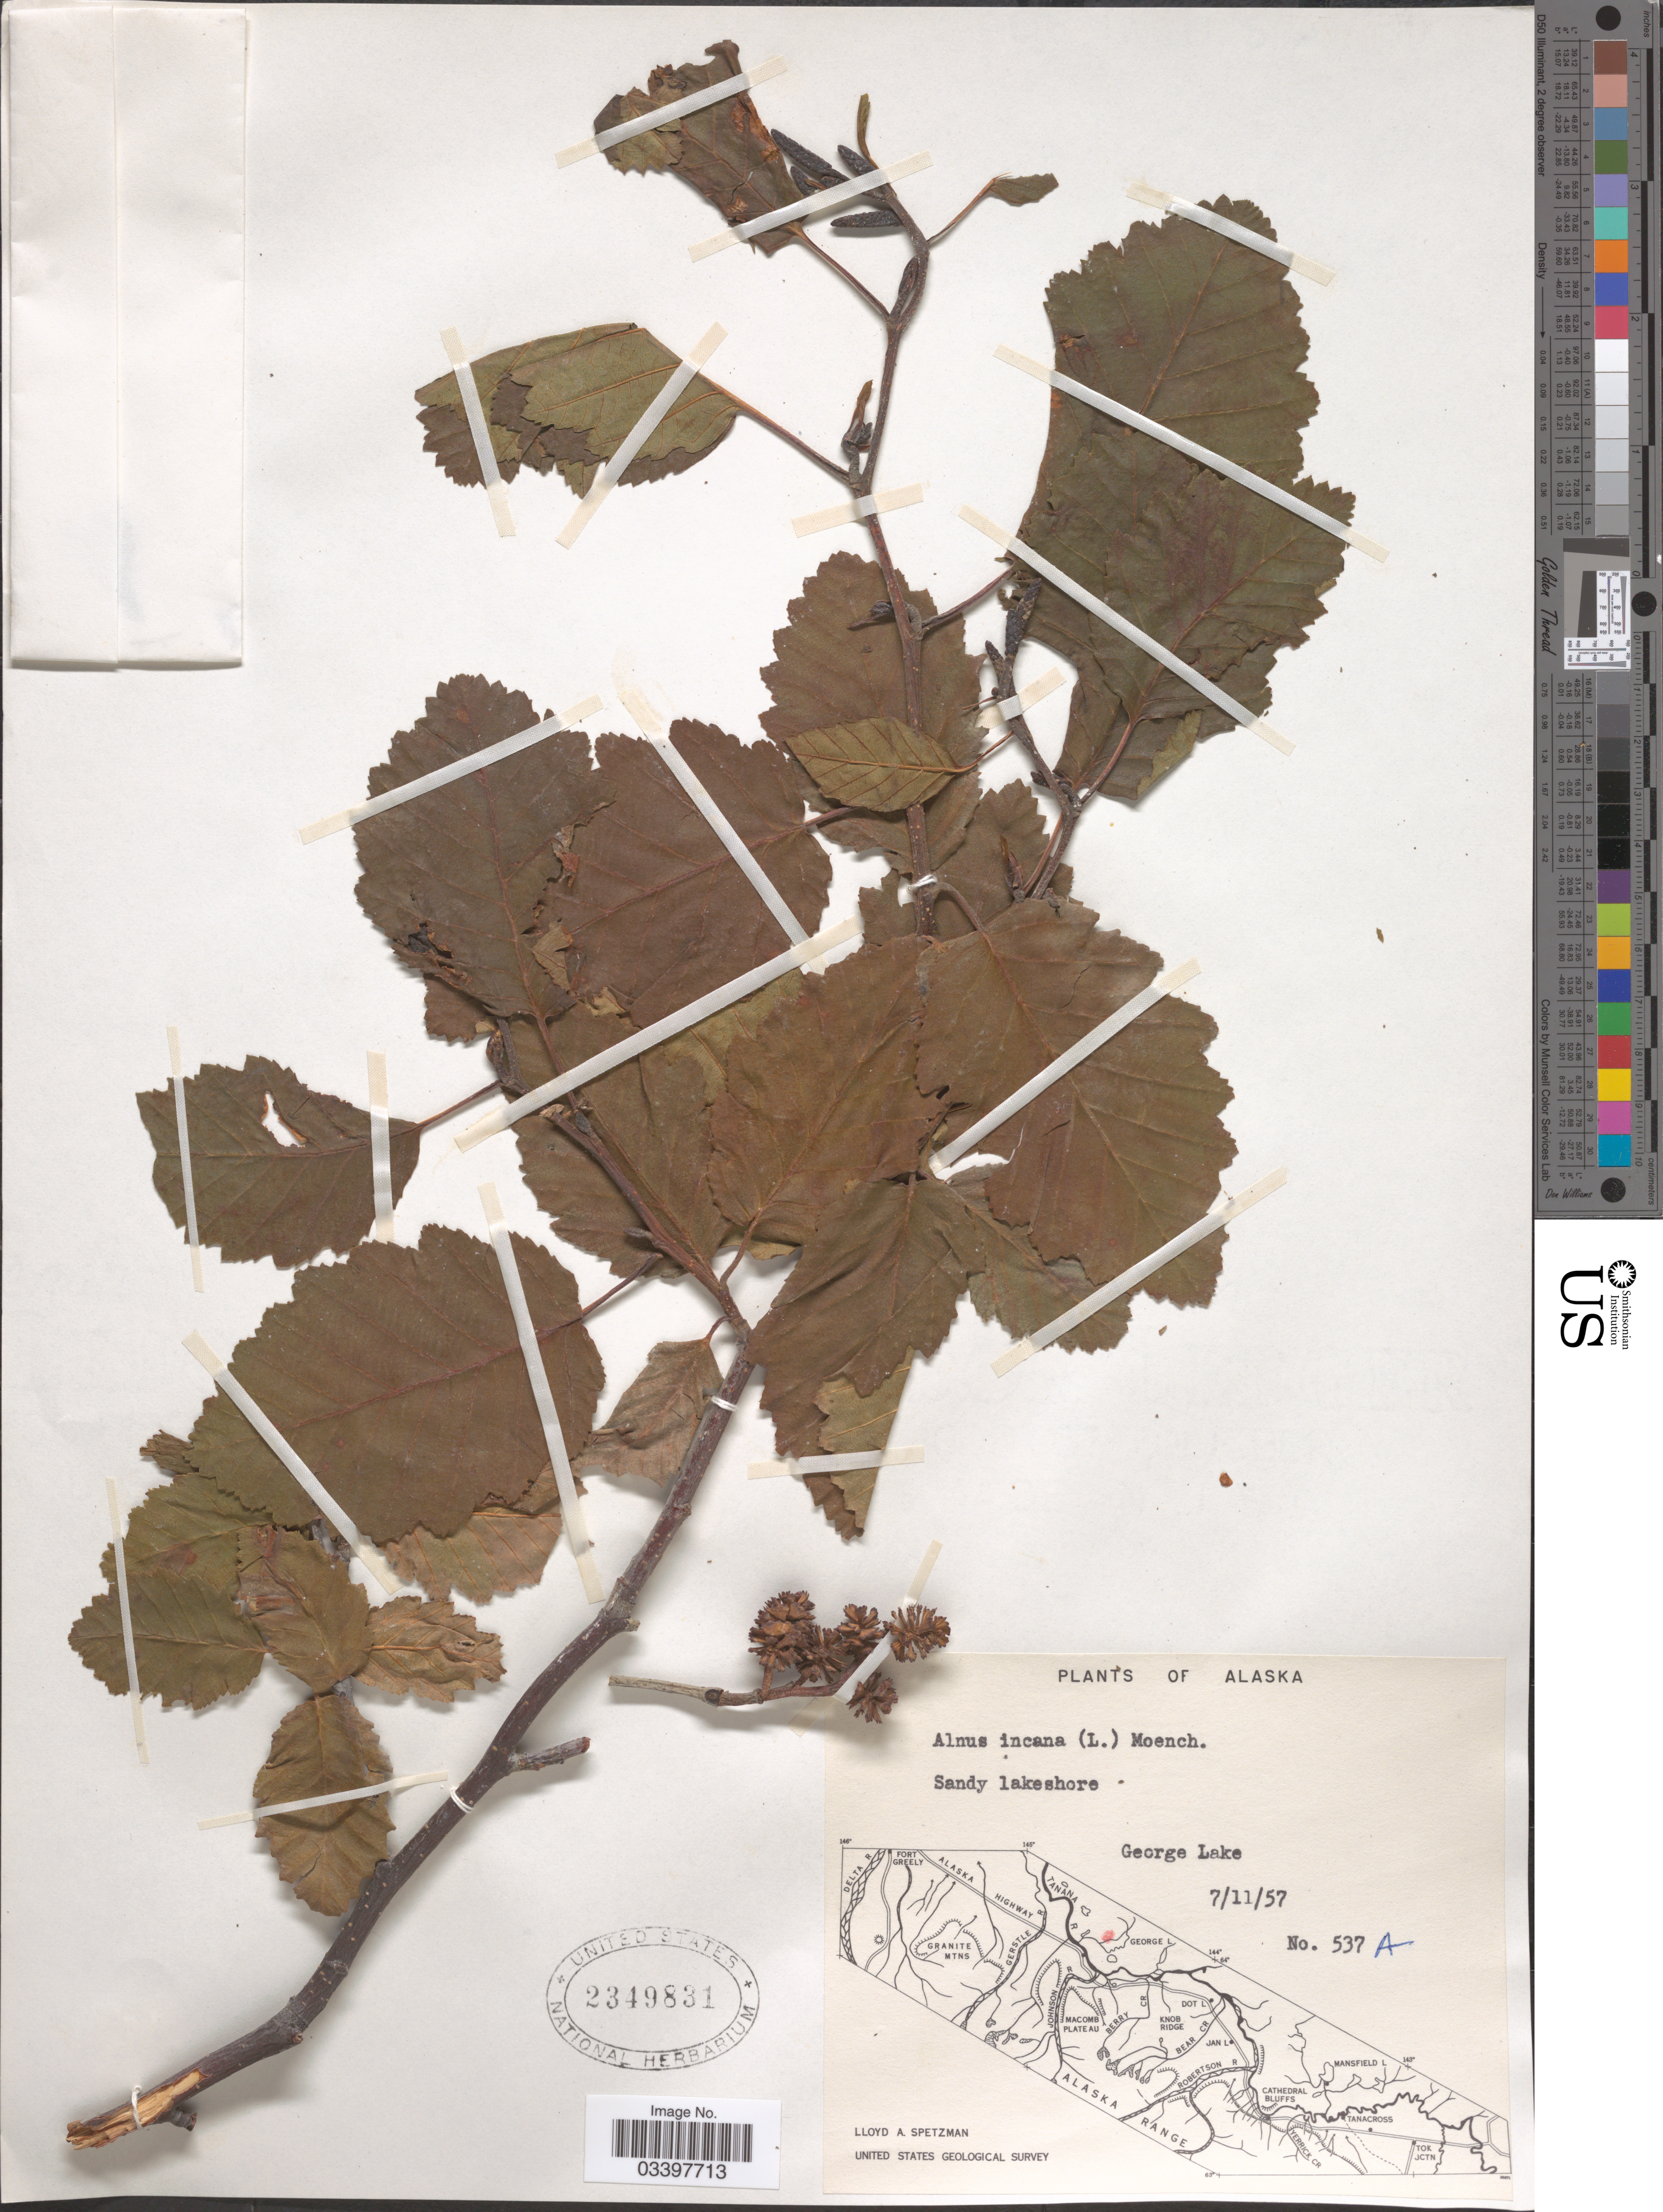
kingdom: Plantae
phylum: Tracheophyta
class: Magnoliopsida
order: Fagales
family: Betulaceae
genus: Alnus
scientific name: Alnus incana subsp. rugosa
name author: (Du Roi) R.T. Clausen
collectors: L. Spetzman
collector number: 537A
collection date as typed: Transcribed d/m/y: 11/7/57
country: United States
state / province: Alaska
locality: Sandy lakeshore, George Lake.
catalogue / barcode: US 2349831